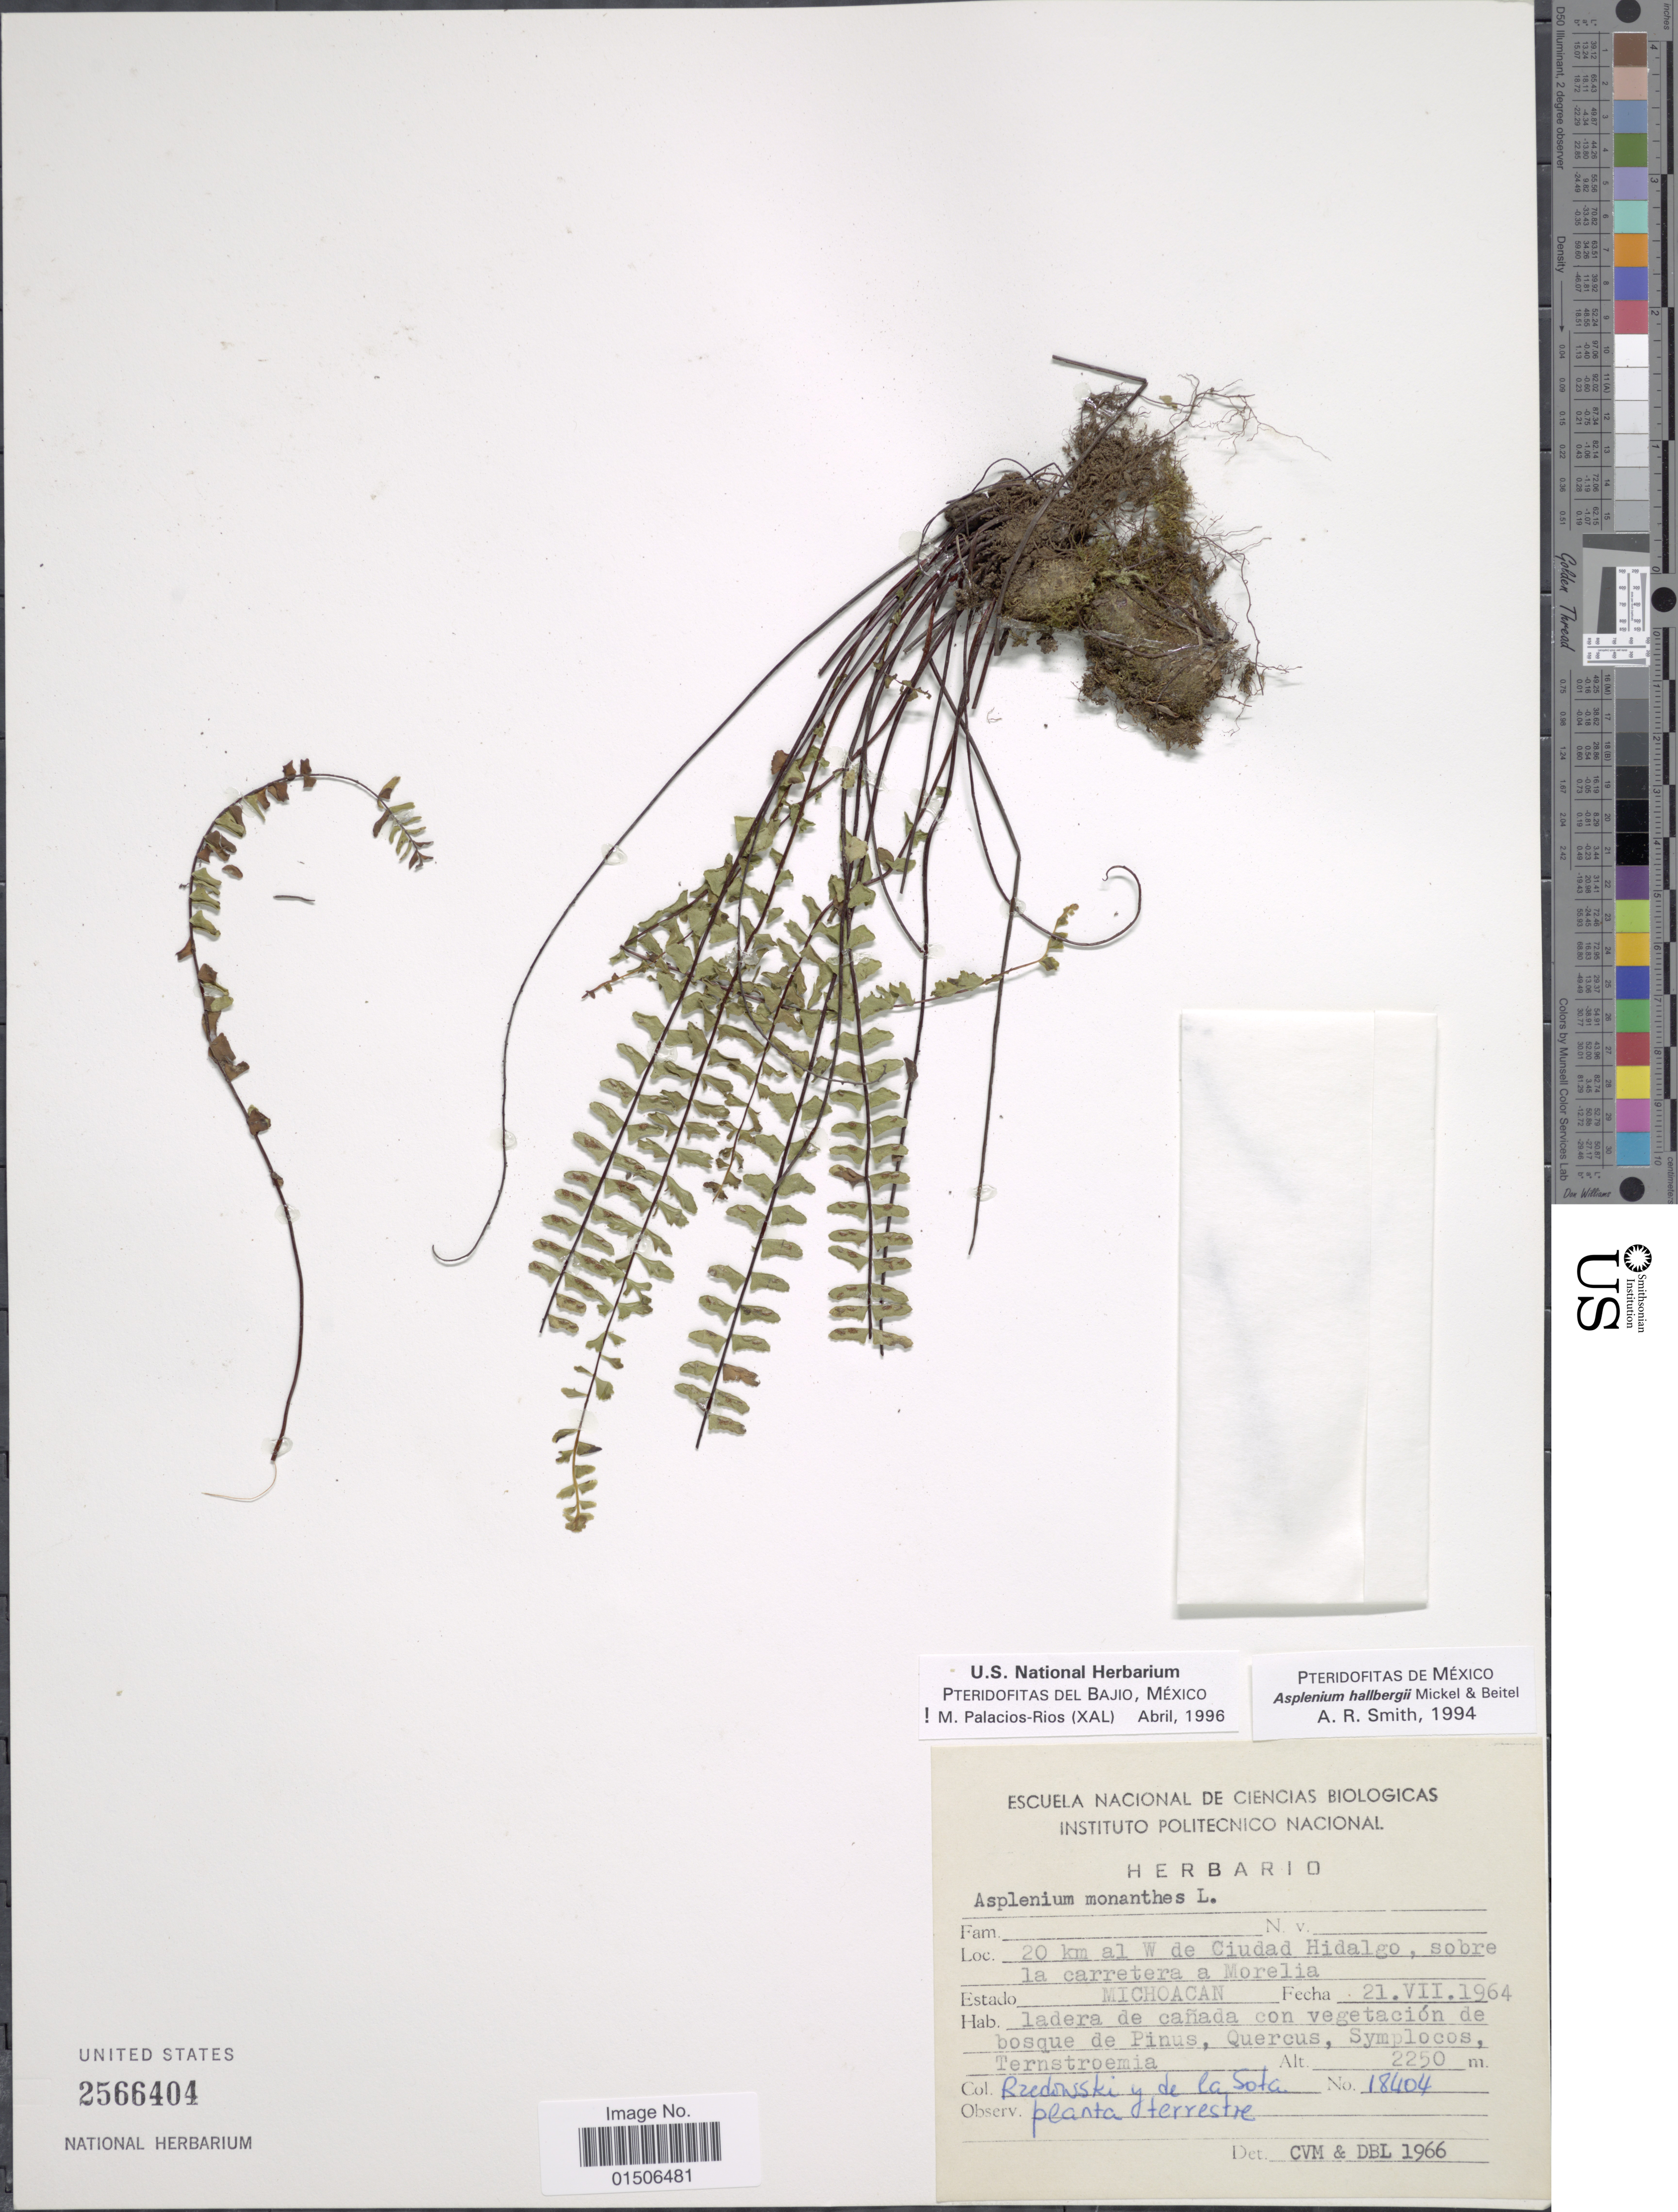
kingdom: Plantae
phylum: Tracheophyta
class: Polypodiopsida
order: Polypodiales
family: Aspleniaceae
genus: Asplenium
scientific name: Asplenium hallbergii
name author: Mickel & Beitel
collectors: Rzedwoski & de la Sota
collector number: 18404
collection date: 1964-07-21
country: Mexico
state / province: Michoacán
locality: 20 km al W de Ciudad Hidalgo, sobre la carretera a Morelia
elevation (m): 2250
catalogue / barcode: US 2566404